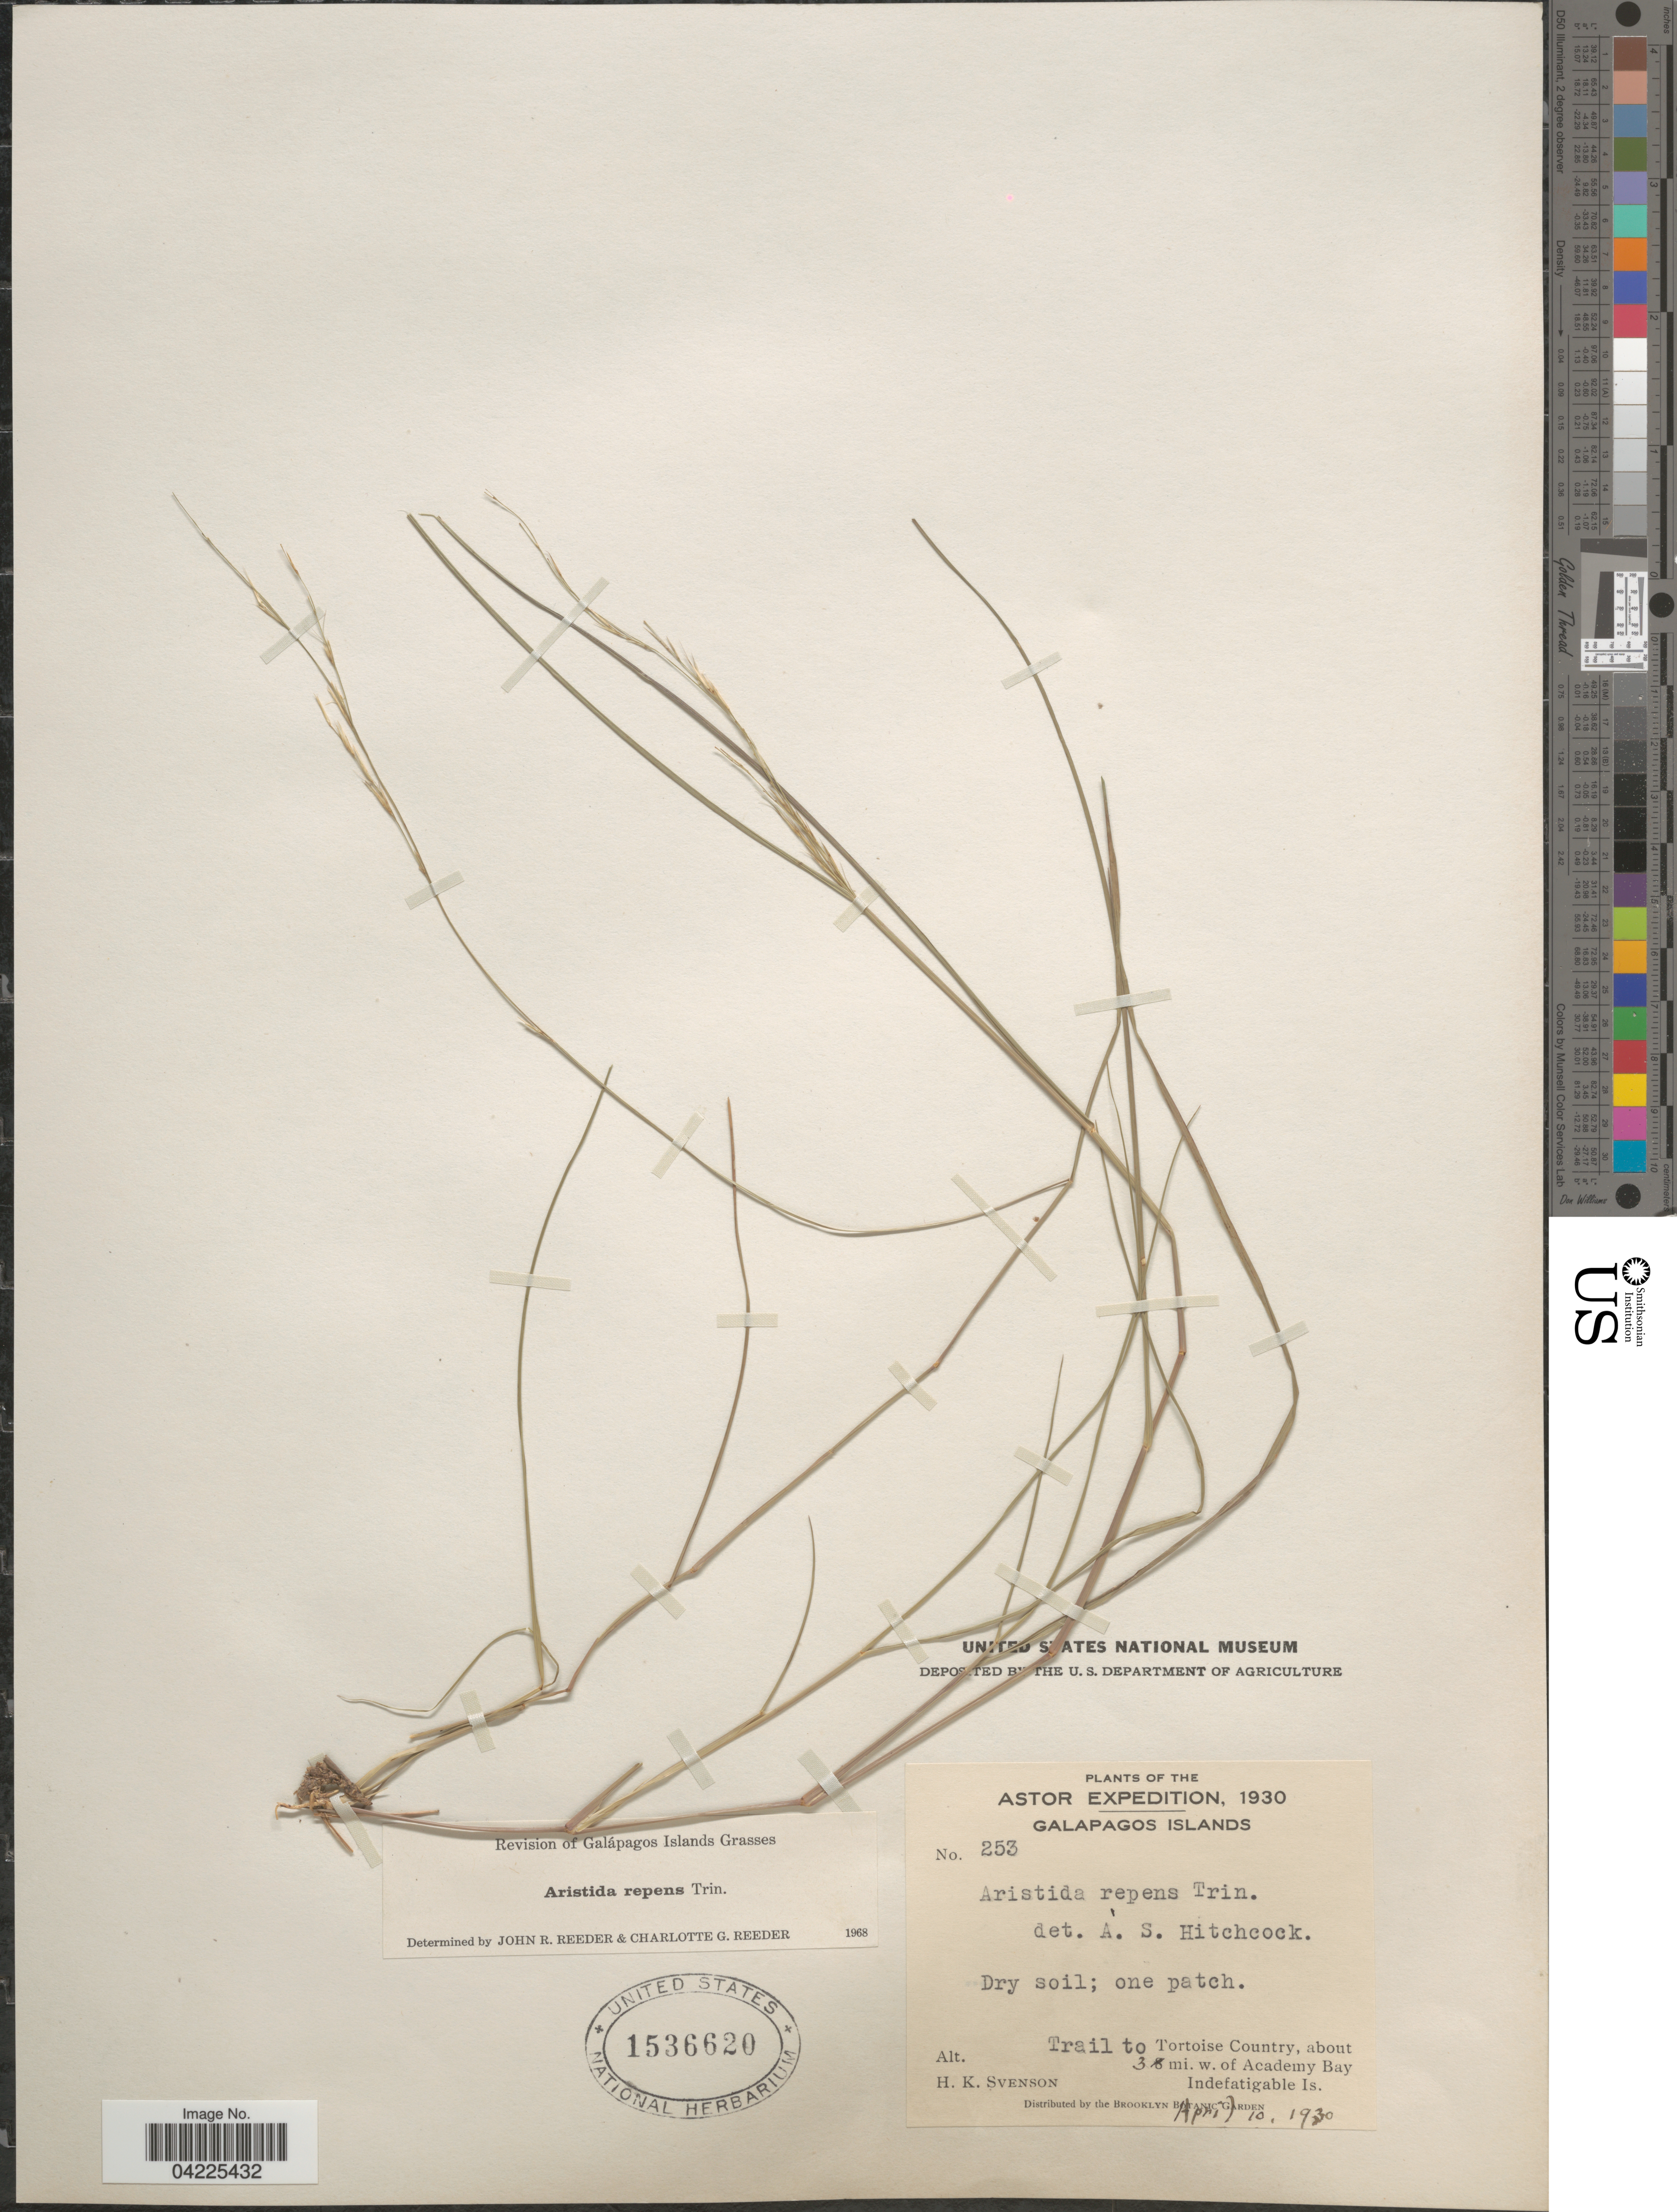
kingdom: Plantae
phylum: Tracheophyta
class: Liliopsida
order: Poales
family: Poaceae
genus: Aristida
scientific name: Aristida repens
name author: Trin.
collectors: H. K. Svenson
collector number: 253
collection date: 1930-04-10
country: Ecuador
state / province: Colón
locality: Astor Expedition, 1930. Galapagos Islands. Dry soil; one patch. Trail to Tortoise Country, about 3 mi. w. of Academy Bay. Indefatigable Is.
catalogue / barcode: US 1536620